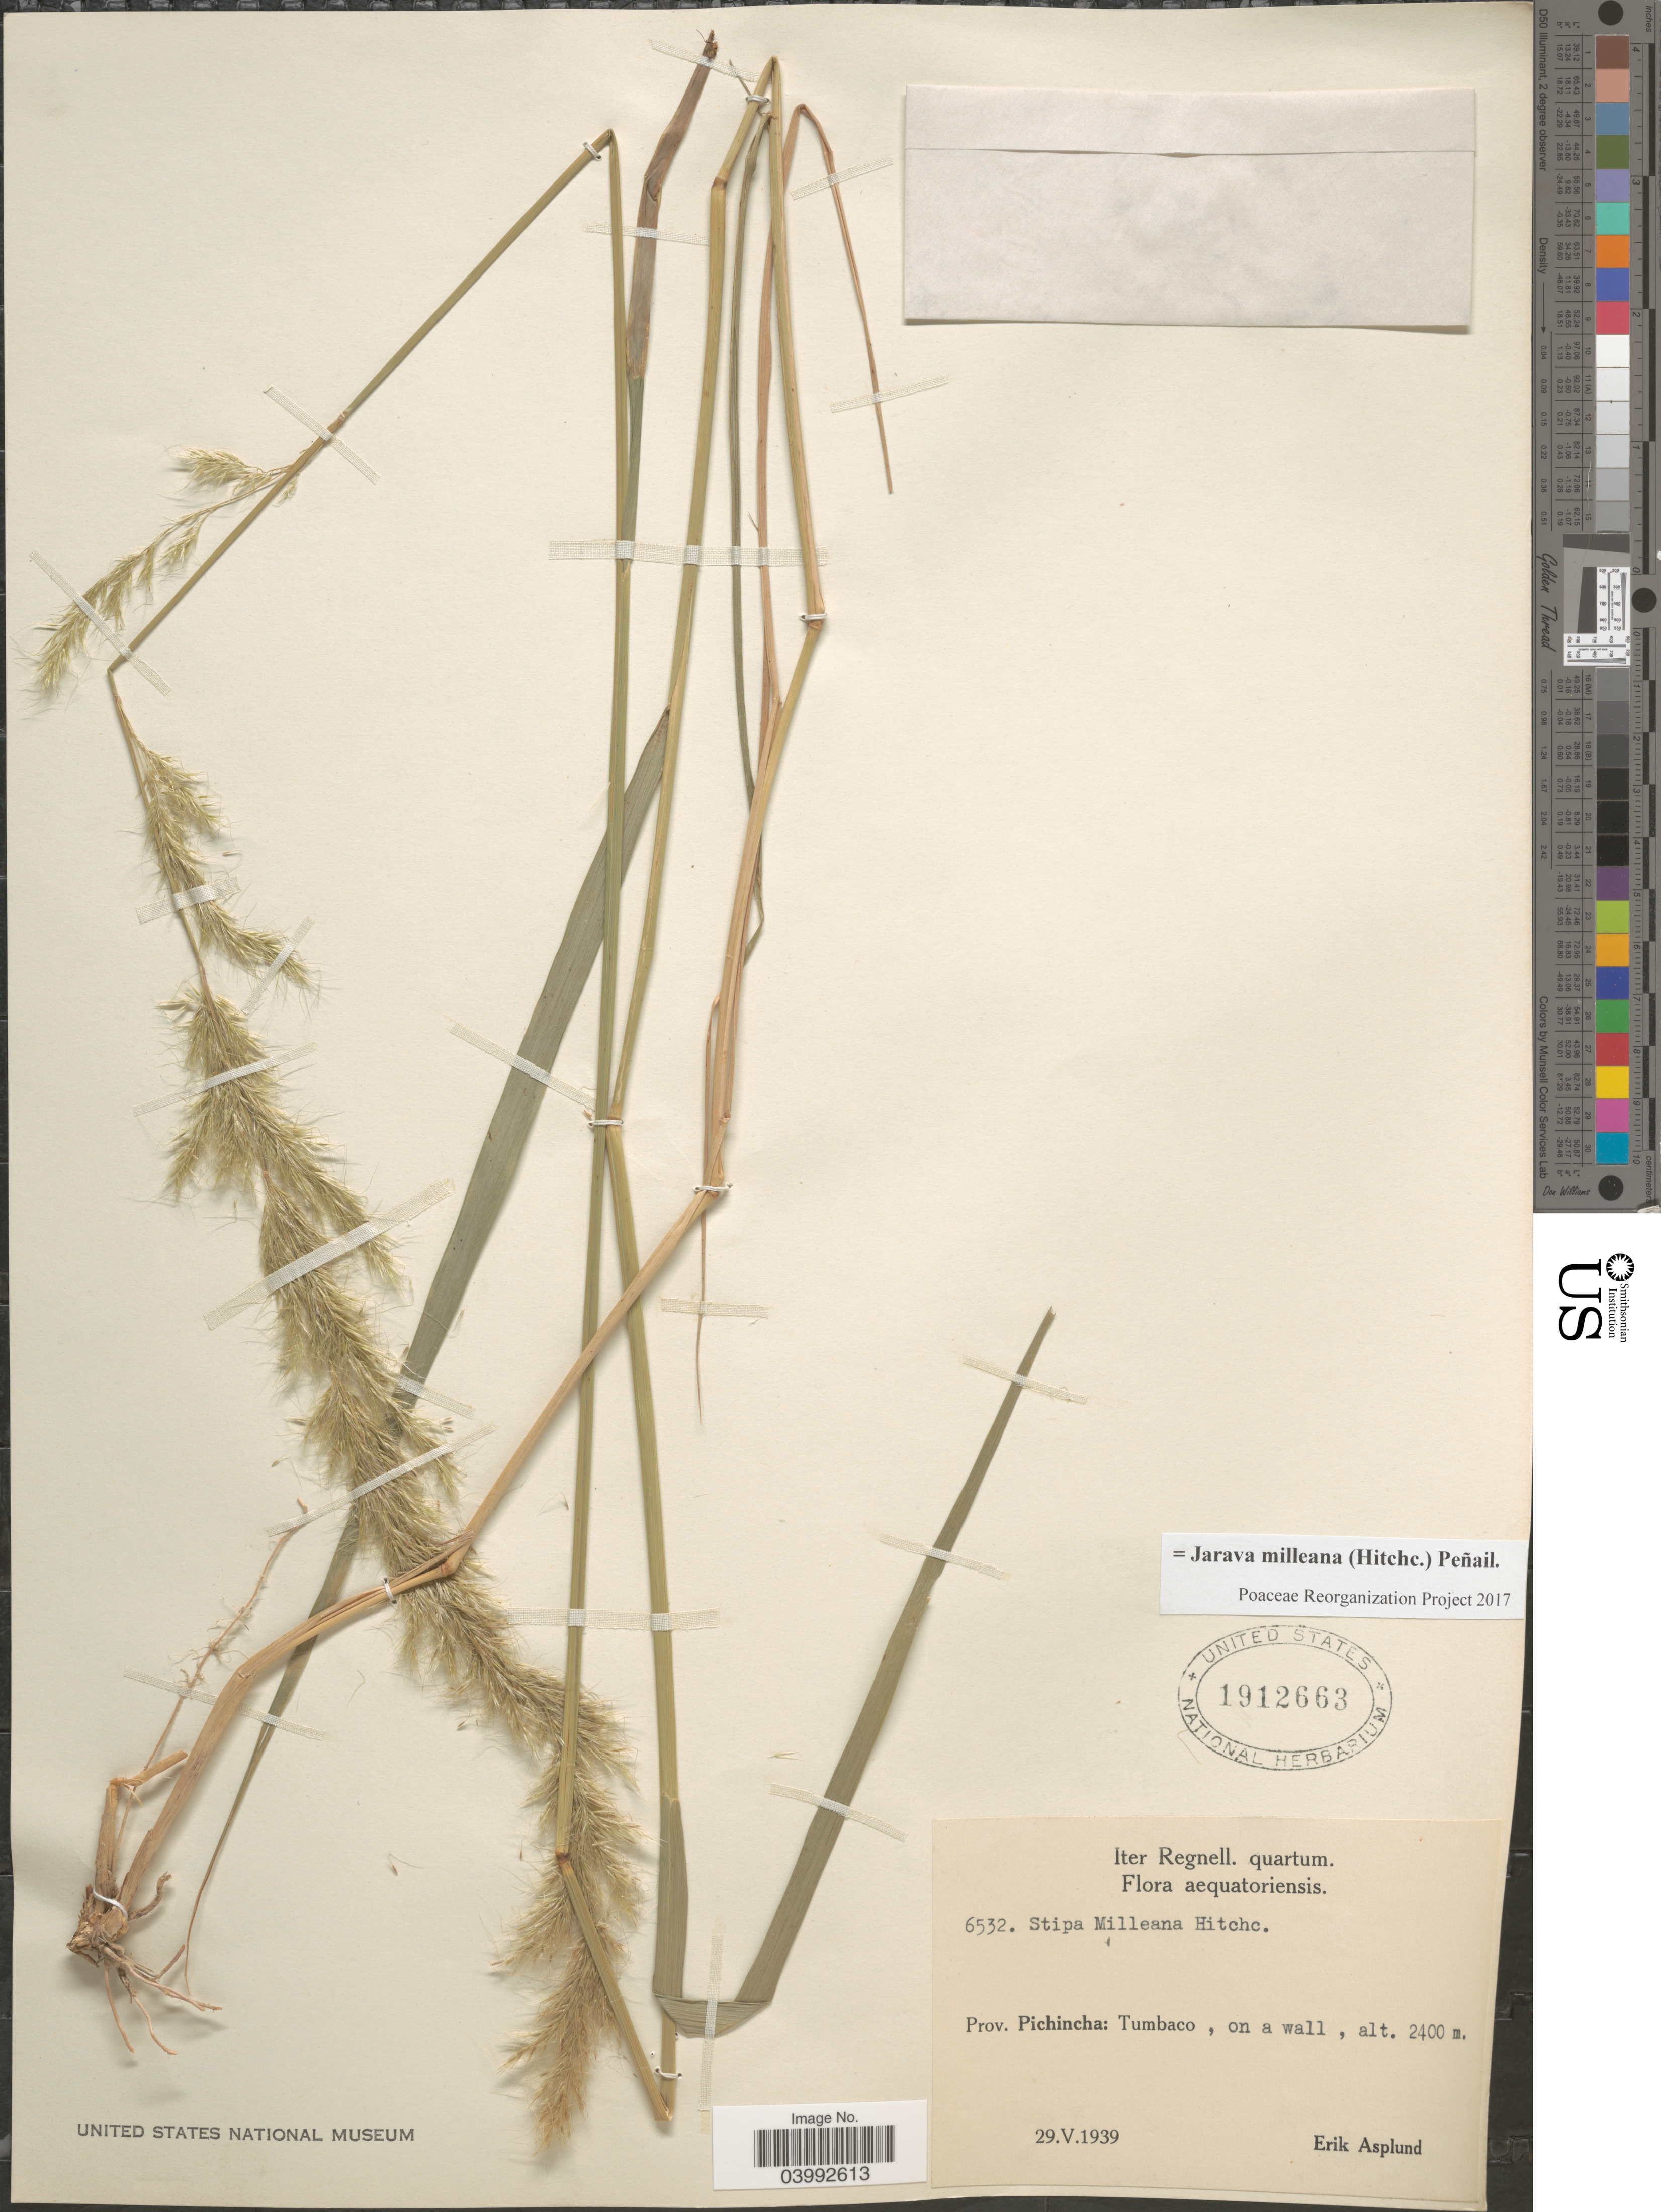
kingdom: Plantae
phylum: Tracheophyta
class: Liliopsida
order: Poales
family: Poaceae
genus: Jarava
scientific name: Jarava milleana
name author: (Hitchc.) Peñail.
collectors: E. Asplund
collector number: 6532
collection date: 1939-05-29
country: Ecuador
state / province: Pichincha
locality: Aequatoriensis. Tumbaco.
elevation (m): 2400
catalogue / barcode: US 1912663